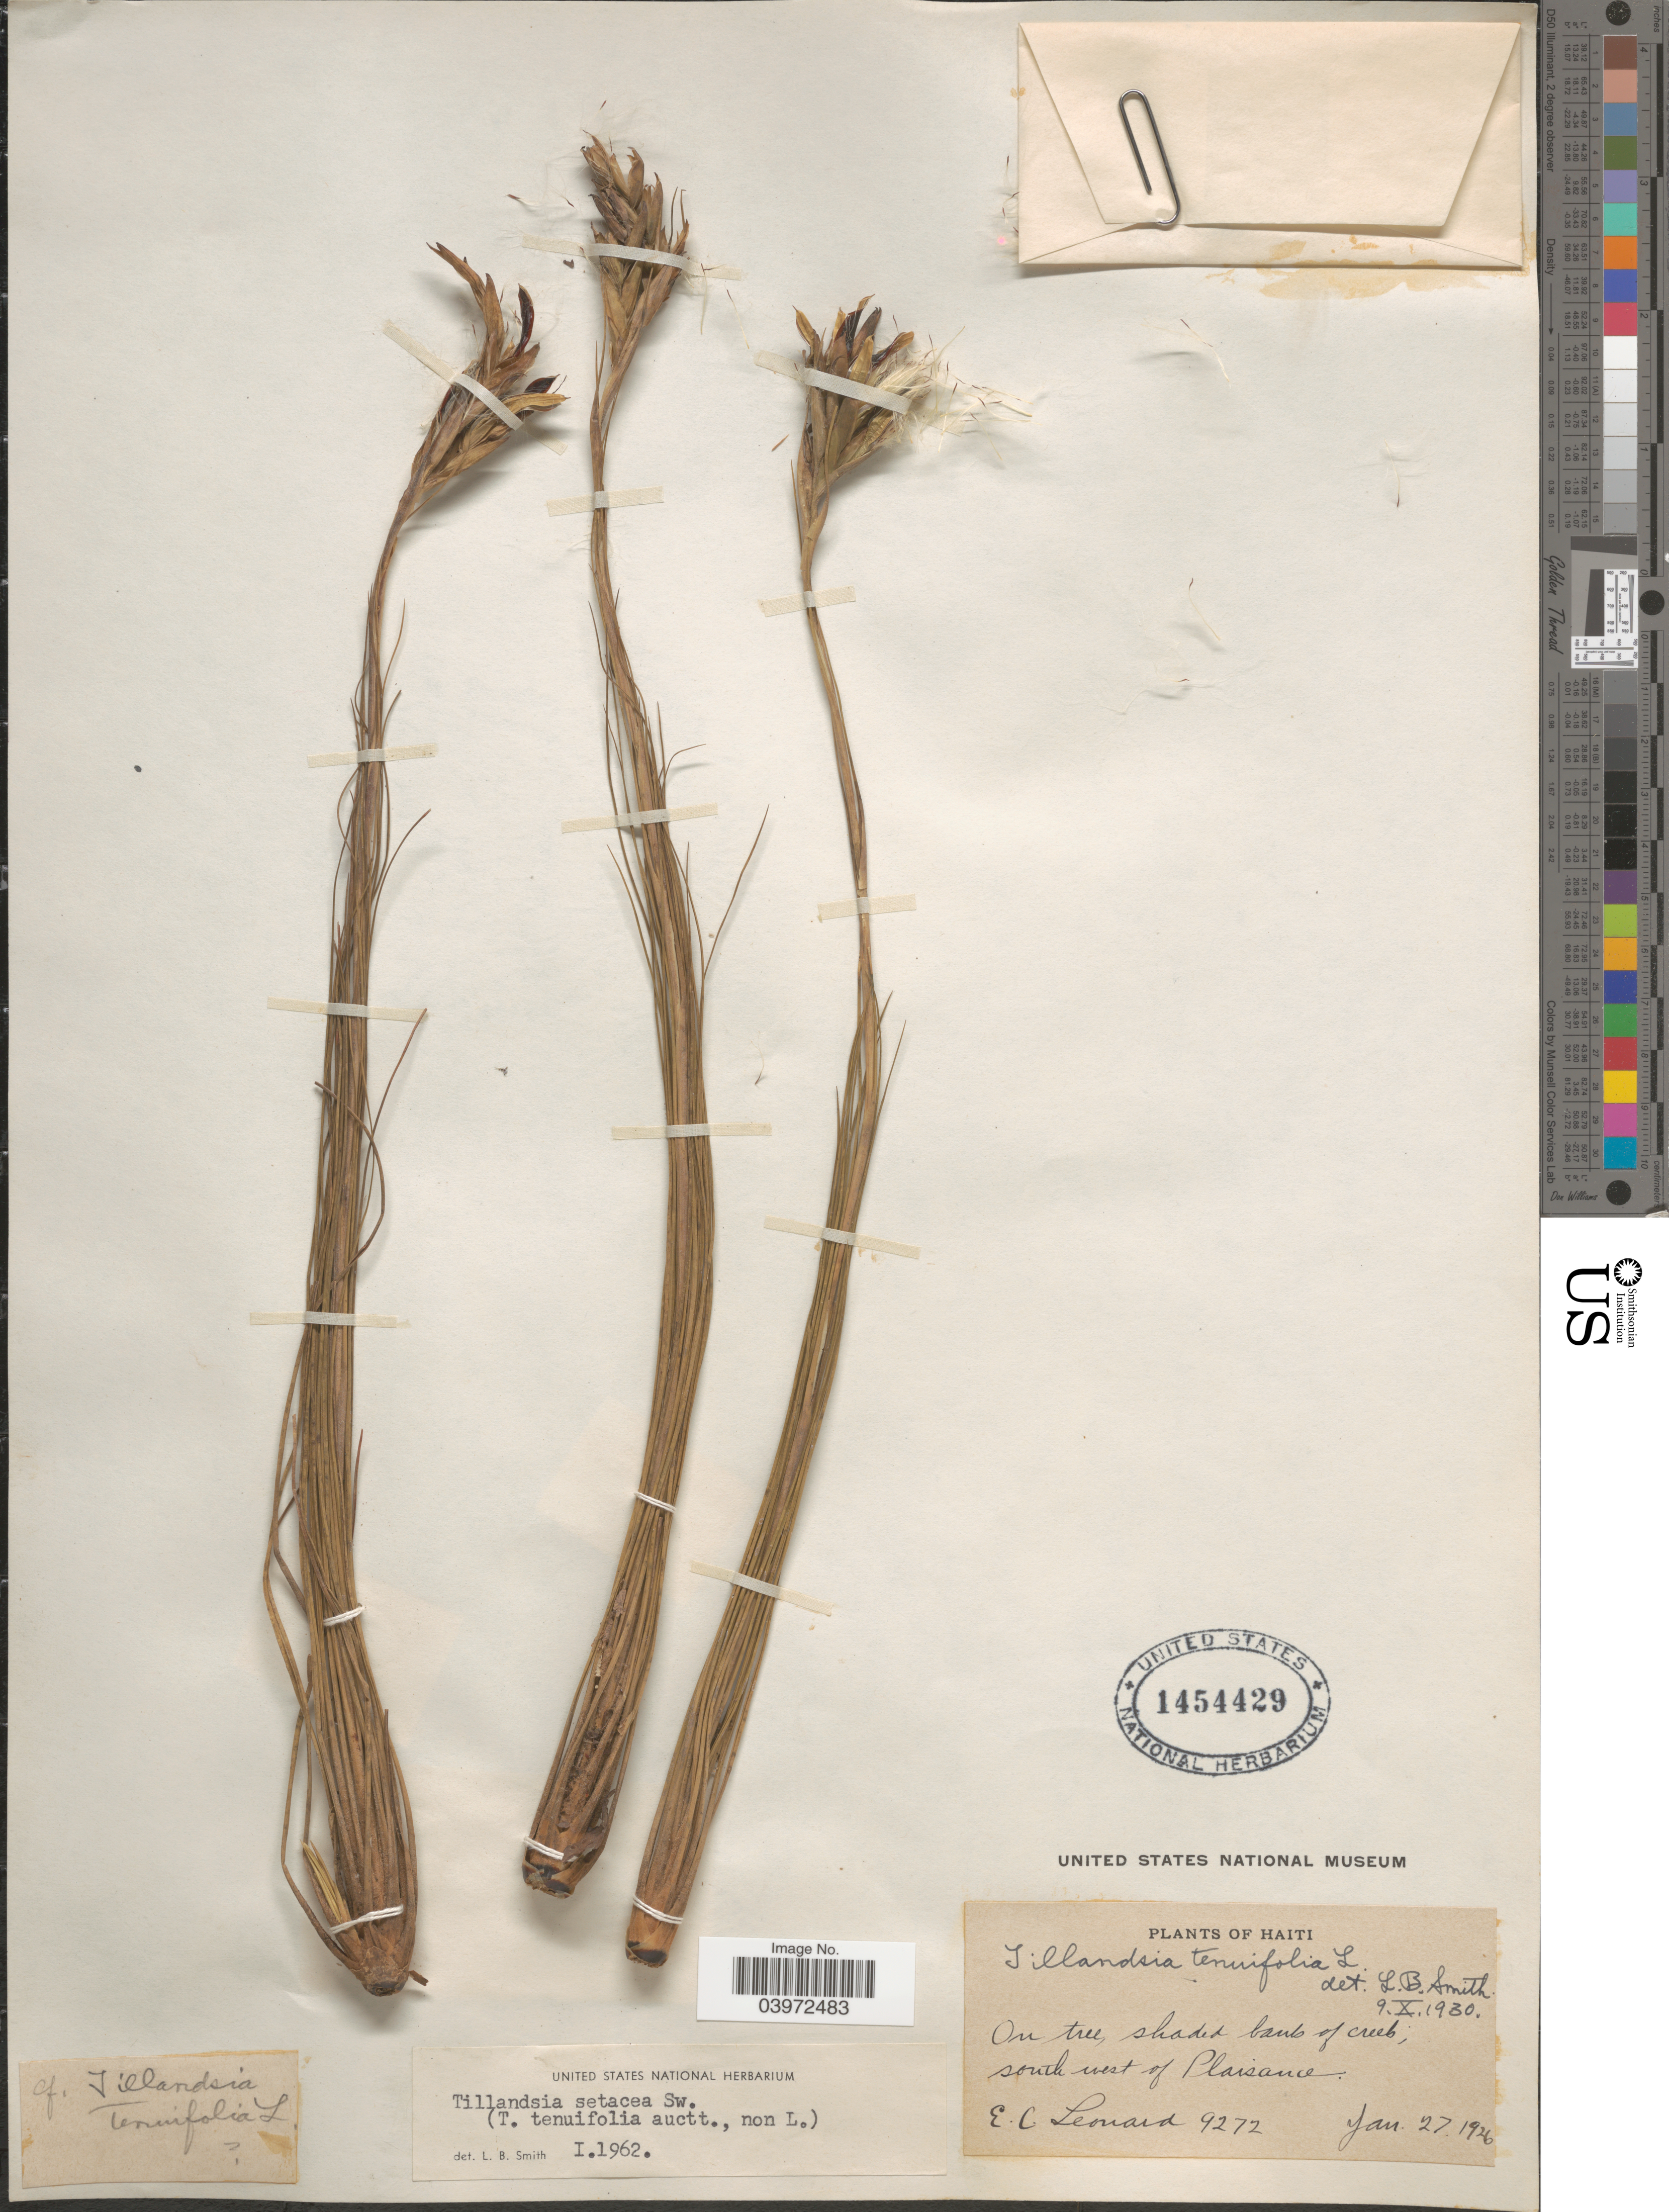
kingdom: Plantae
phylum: Tracheophyta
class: Liliopsida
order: Poales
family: Bromeliaceae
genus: Tillandsia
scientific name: Tillandsia setacea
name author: Sw.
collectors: E. C. Leonard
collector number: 9272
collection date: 1926-01-27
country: Haiti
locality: South west of Plaisance.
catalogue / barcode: US 1454429